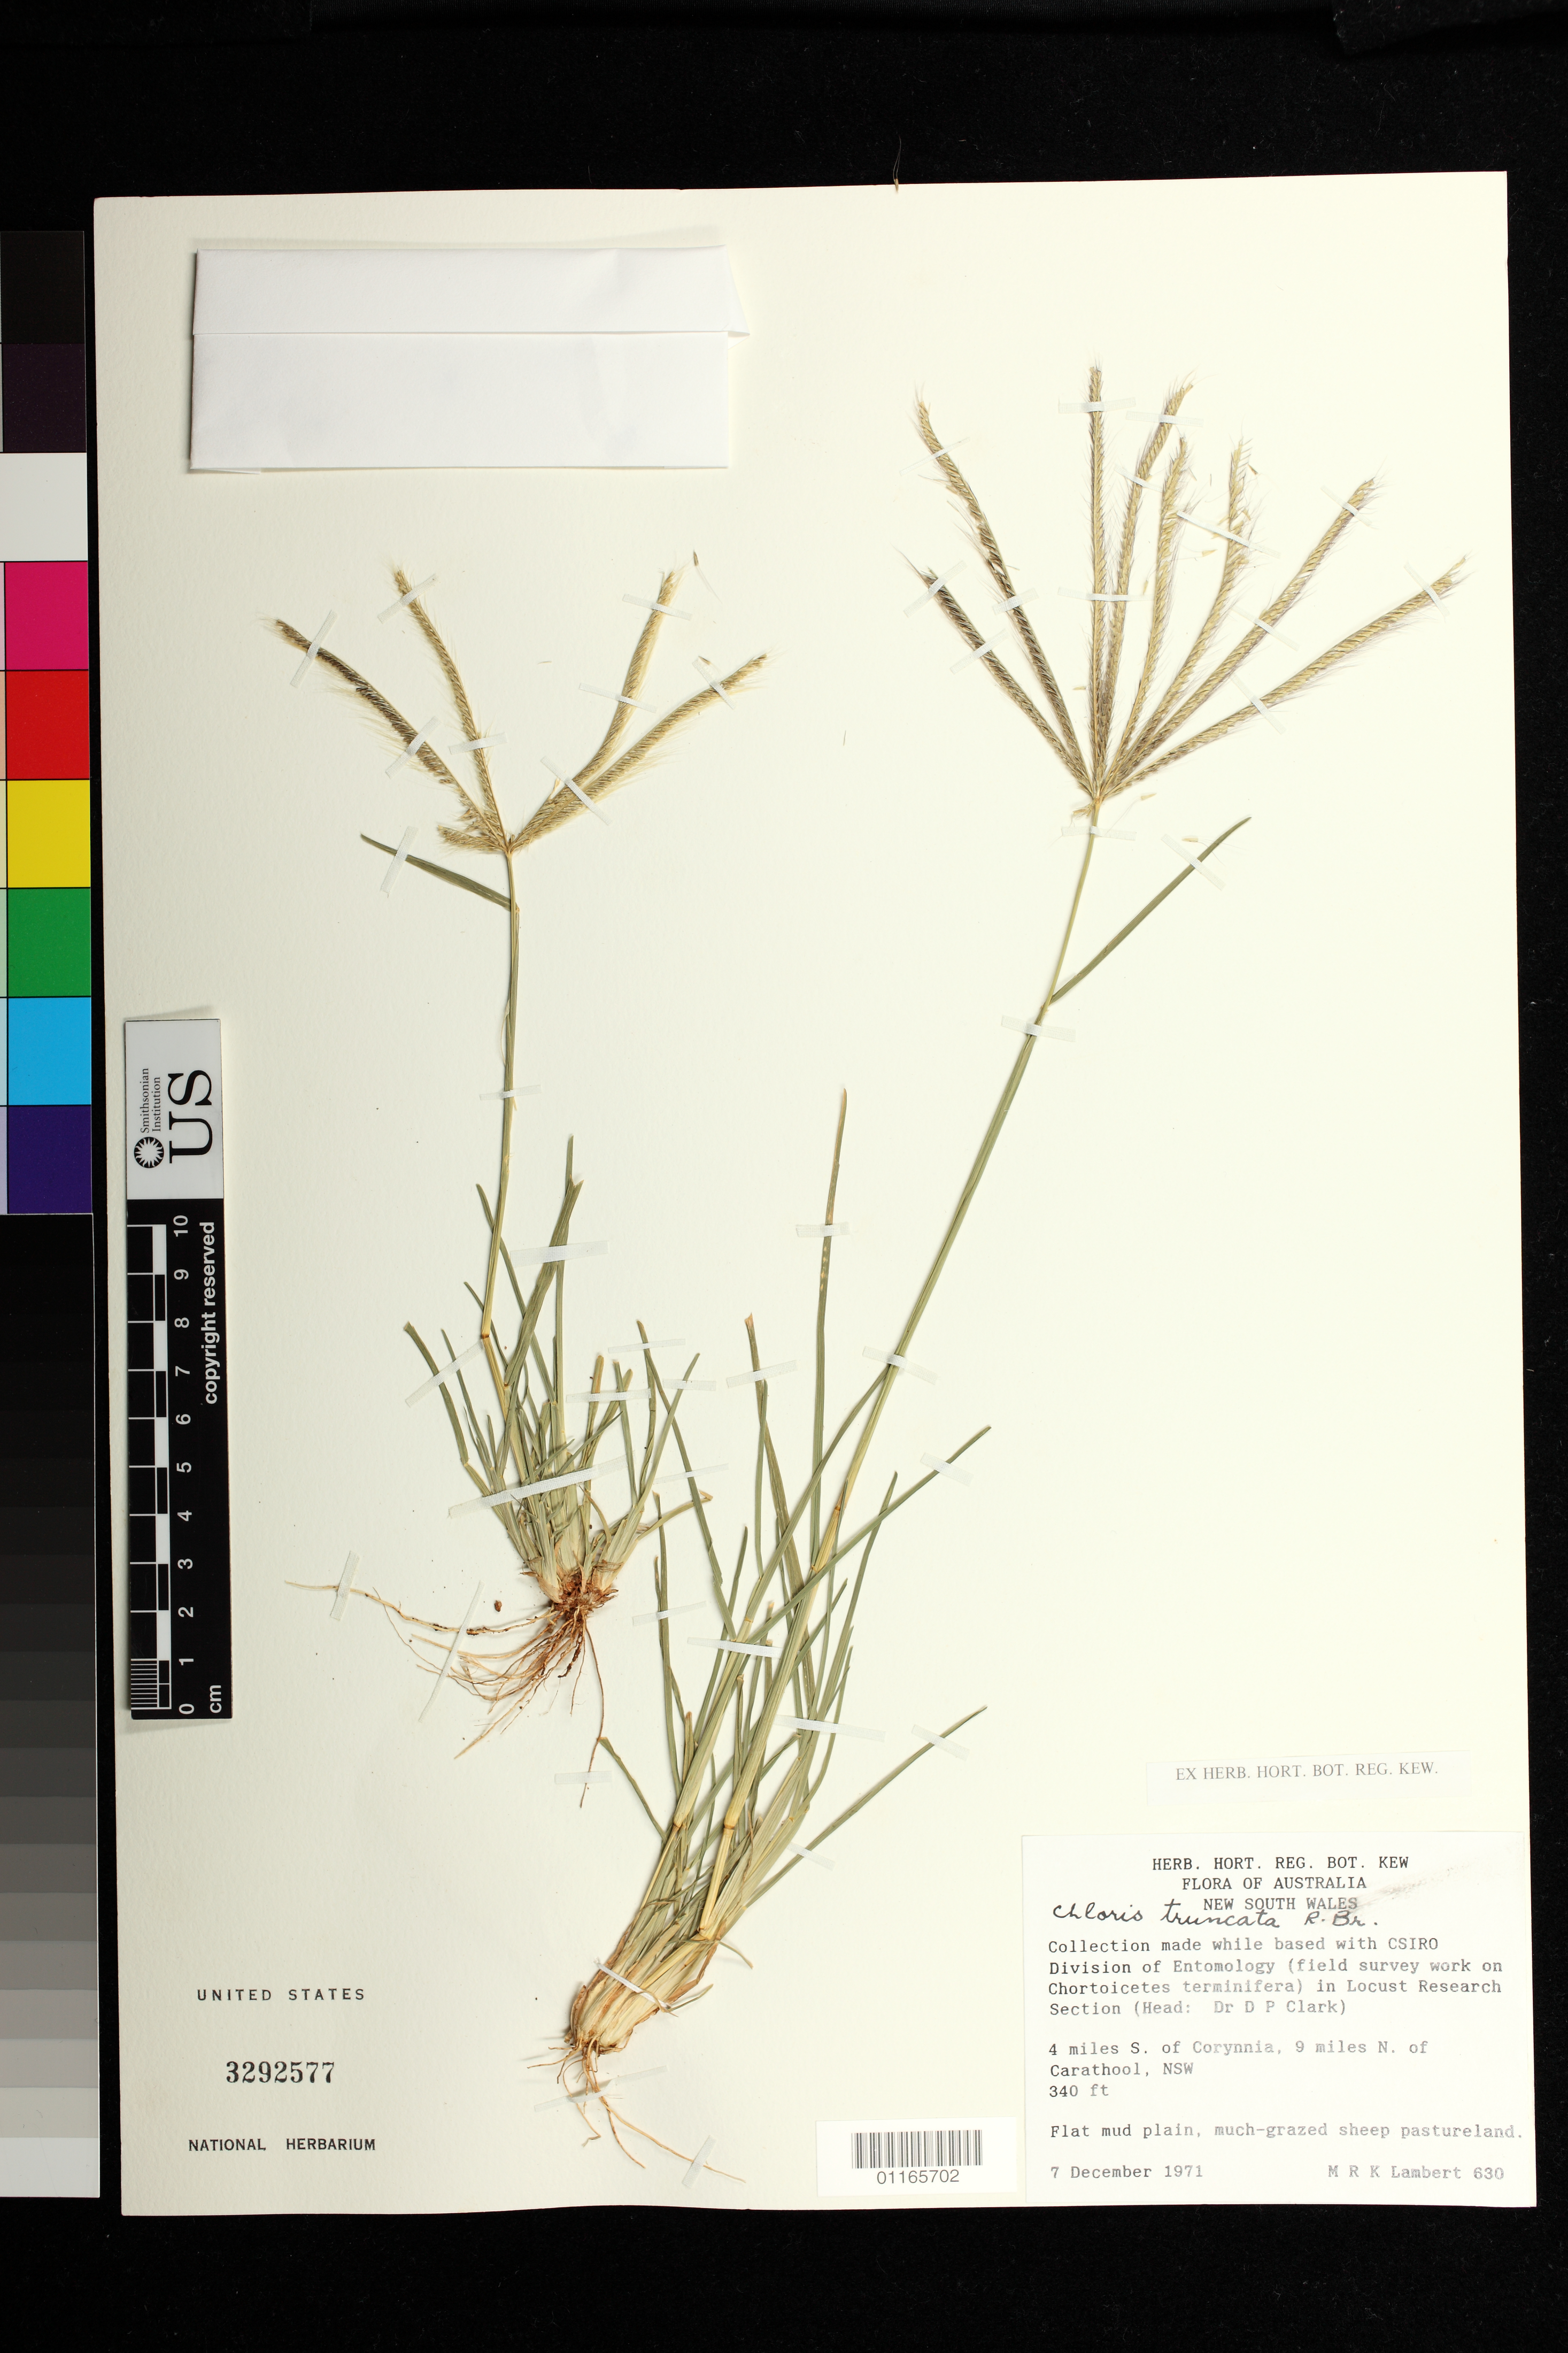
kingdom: Plantae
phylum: Tracheophyta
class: Liliopsida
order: Poales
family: Poaceae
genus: Chloris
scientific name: Chloris truncata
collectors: M. Lambert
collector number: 630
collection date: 1971-12-07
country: Australia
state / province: New South Wales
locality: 4 miles S. of Corynnia, 9 miles N. of Carathool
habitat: Flat mud plain, much-grazed sheep pastureland.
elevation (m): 104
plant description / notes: Collection made while based with CSIRO Division of Entomology (field survey work on Chortoicetes terminifera) in Locust Research Section (Head: Dr D P Clark)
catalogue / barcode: US 3292577